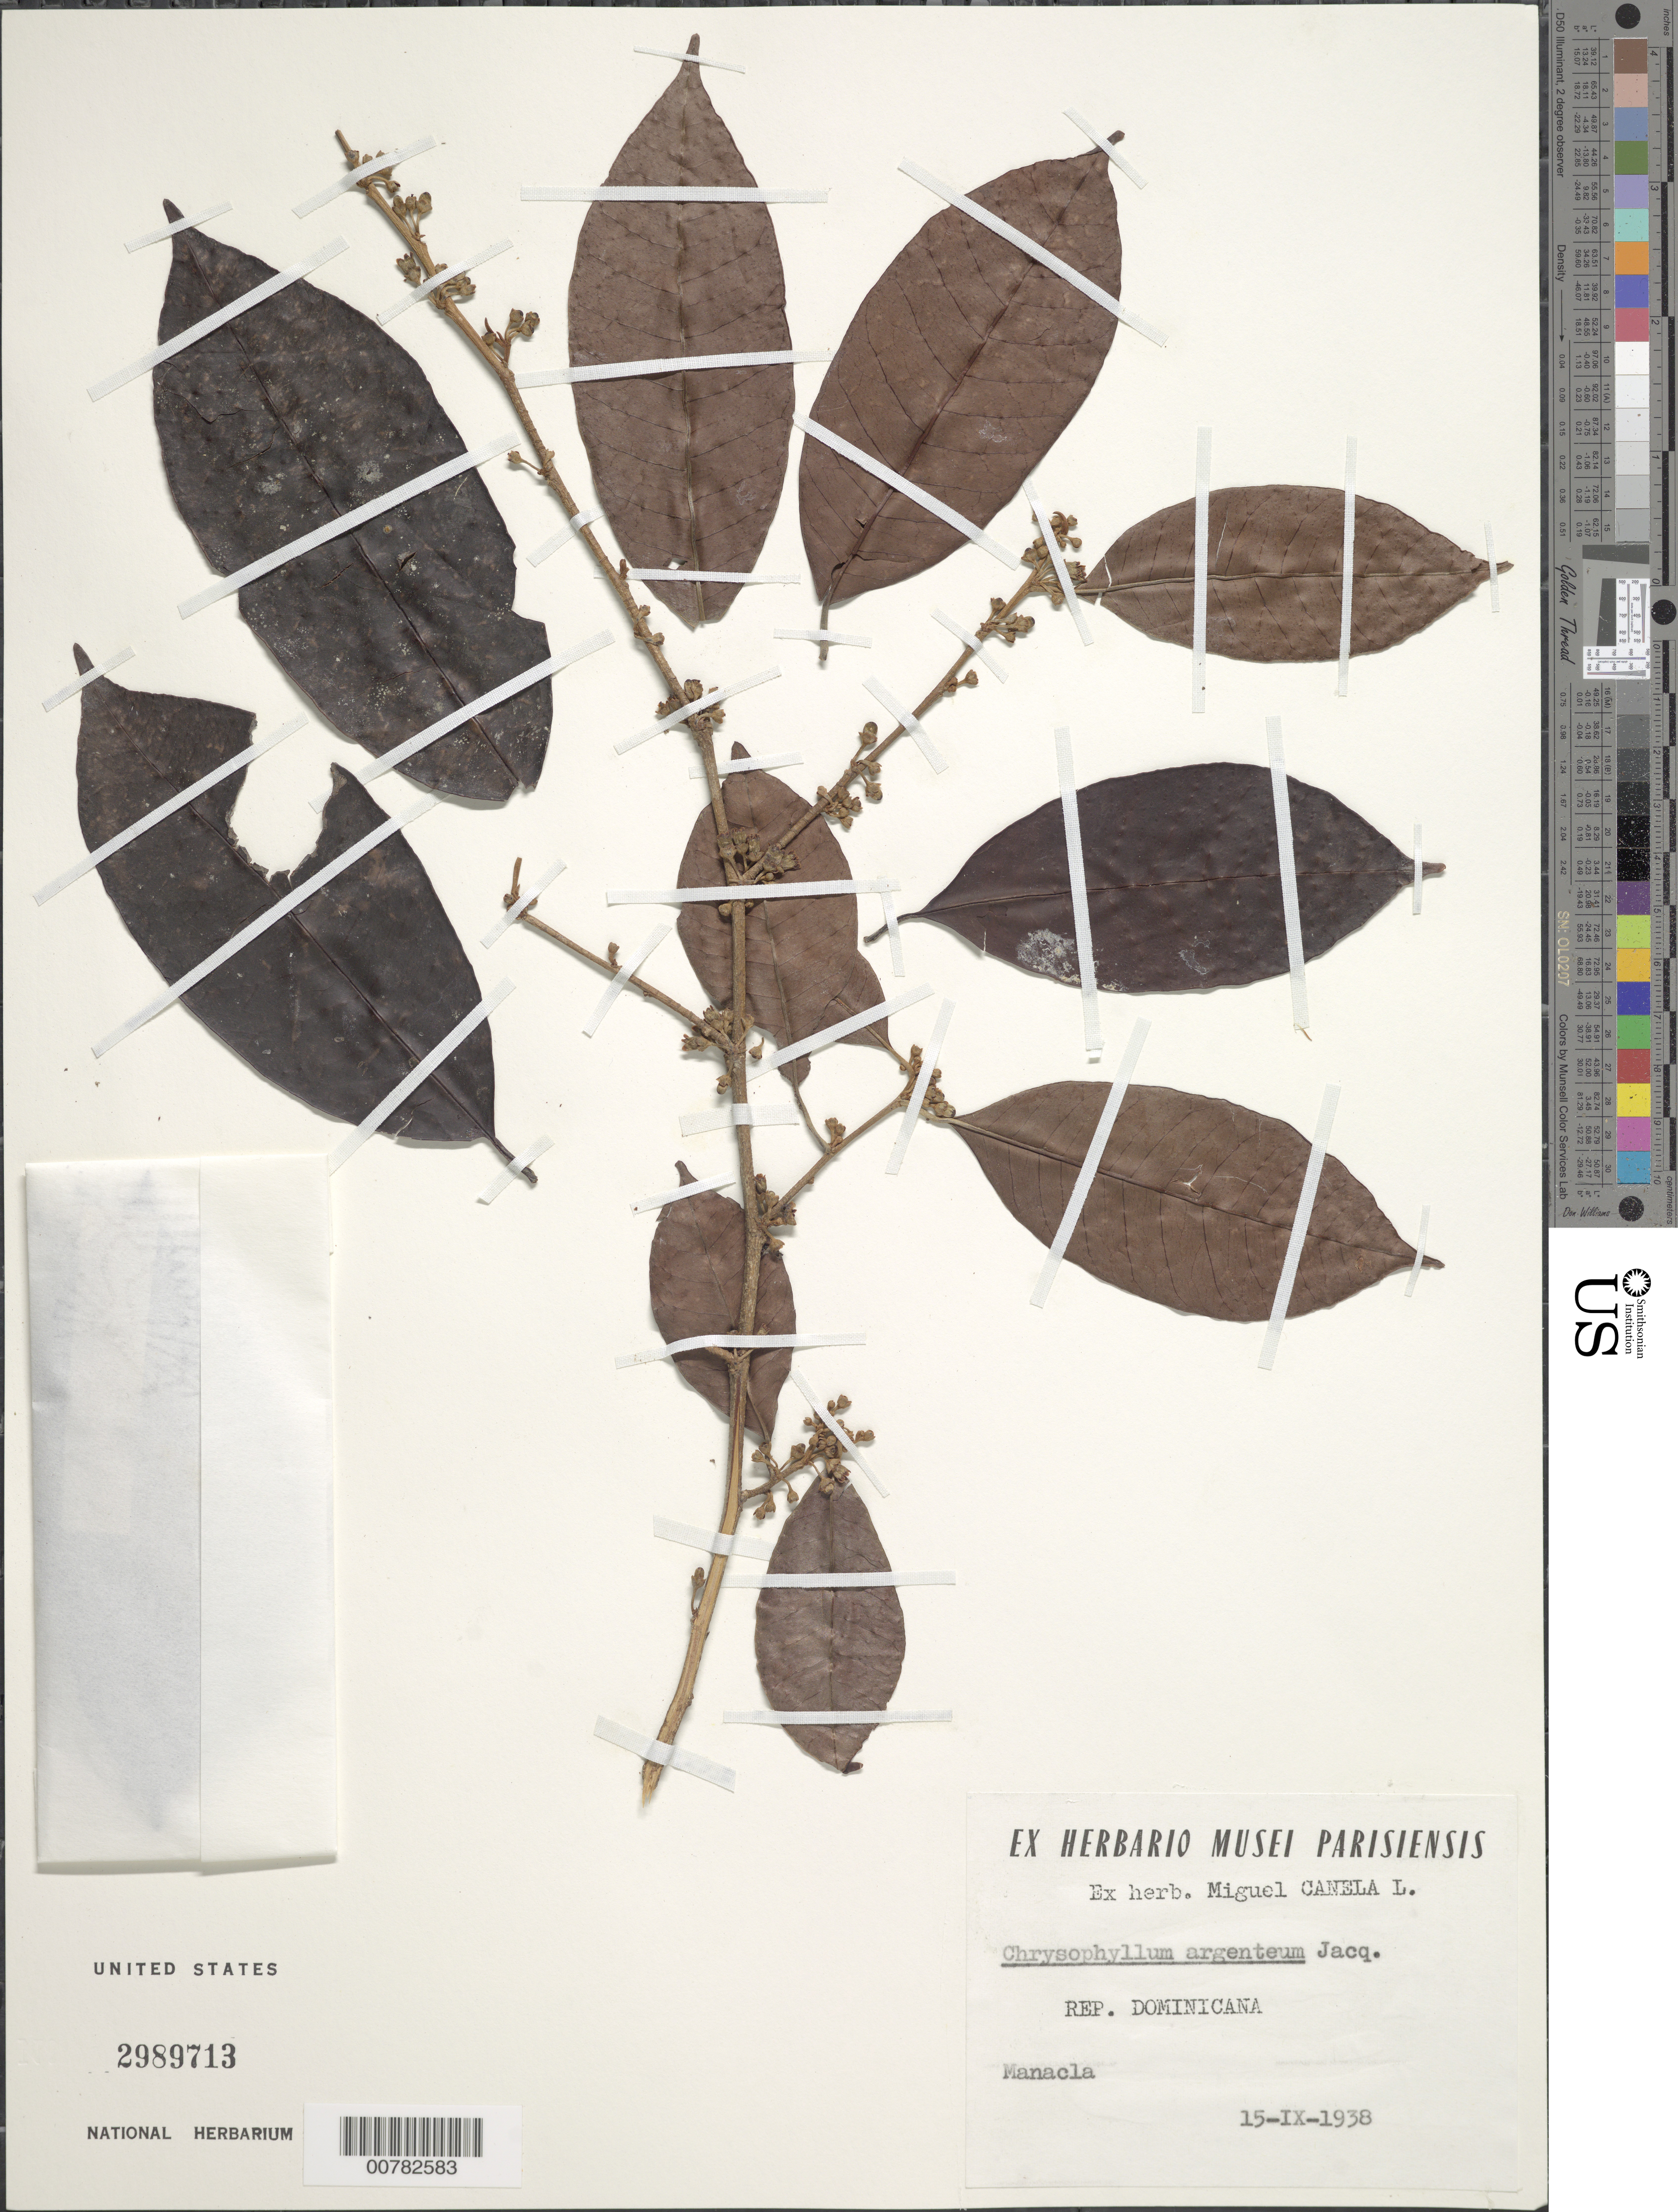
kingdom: Plantae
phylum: Tracheophyta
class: Magnoliopsida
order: Ericales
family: Sapotaceae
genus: Chrysophyllum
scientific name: Chrysophyllum argenteum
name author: Jacq.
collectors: M. Canela Lazaro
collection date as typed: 15 Sep 1938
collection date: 1938-09-15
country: Dominican Republic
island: Hispaniola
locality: Manacla.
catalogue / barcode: US 2989713